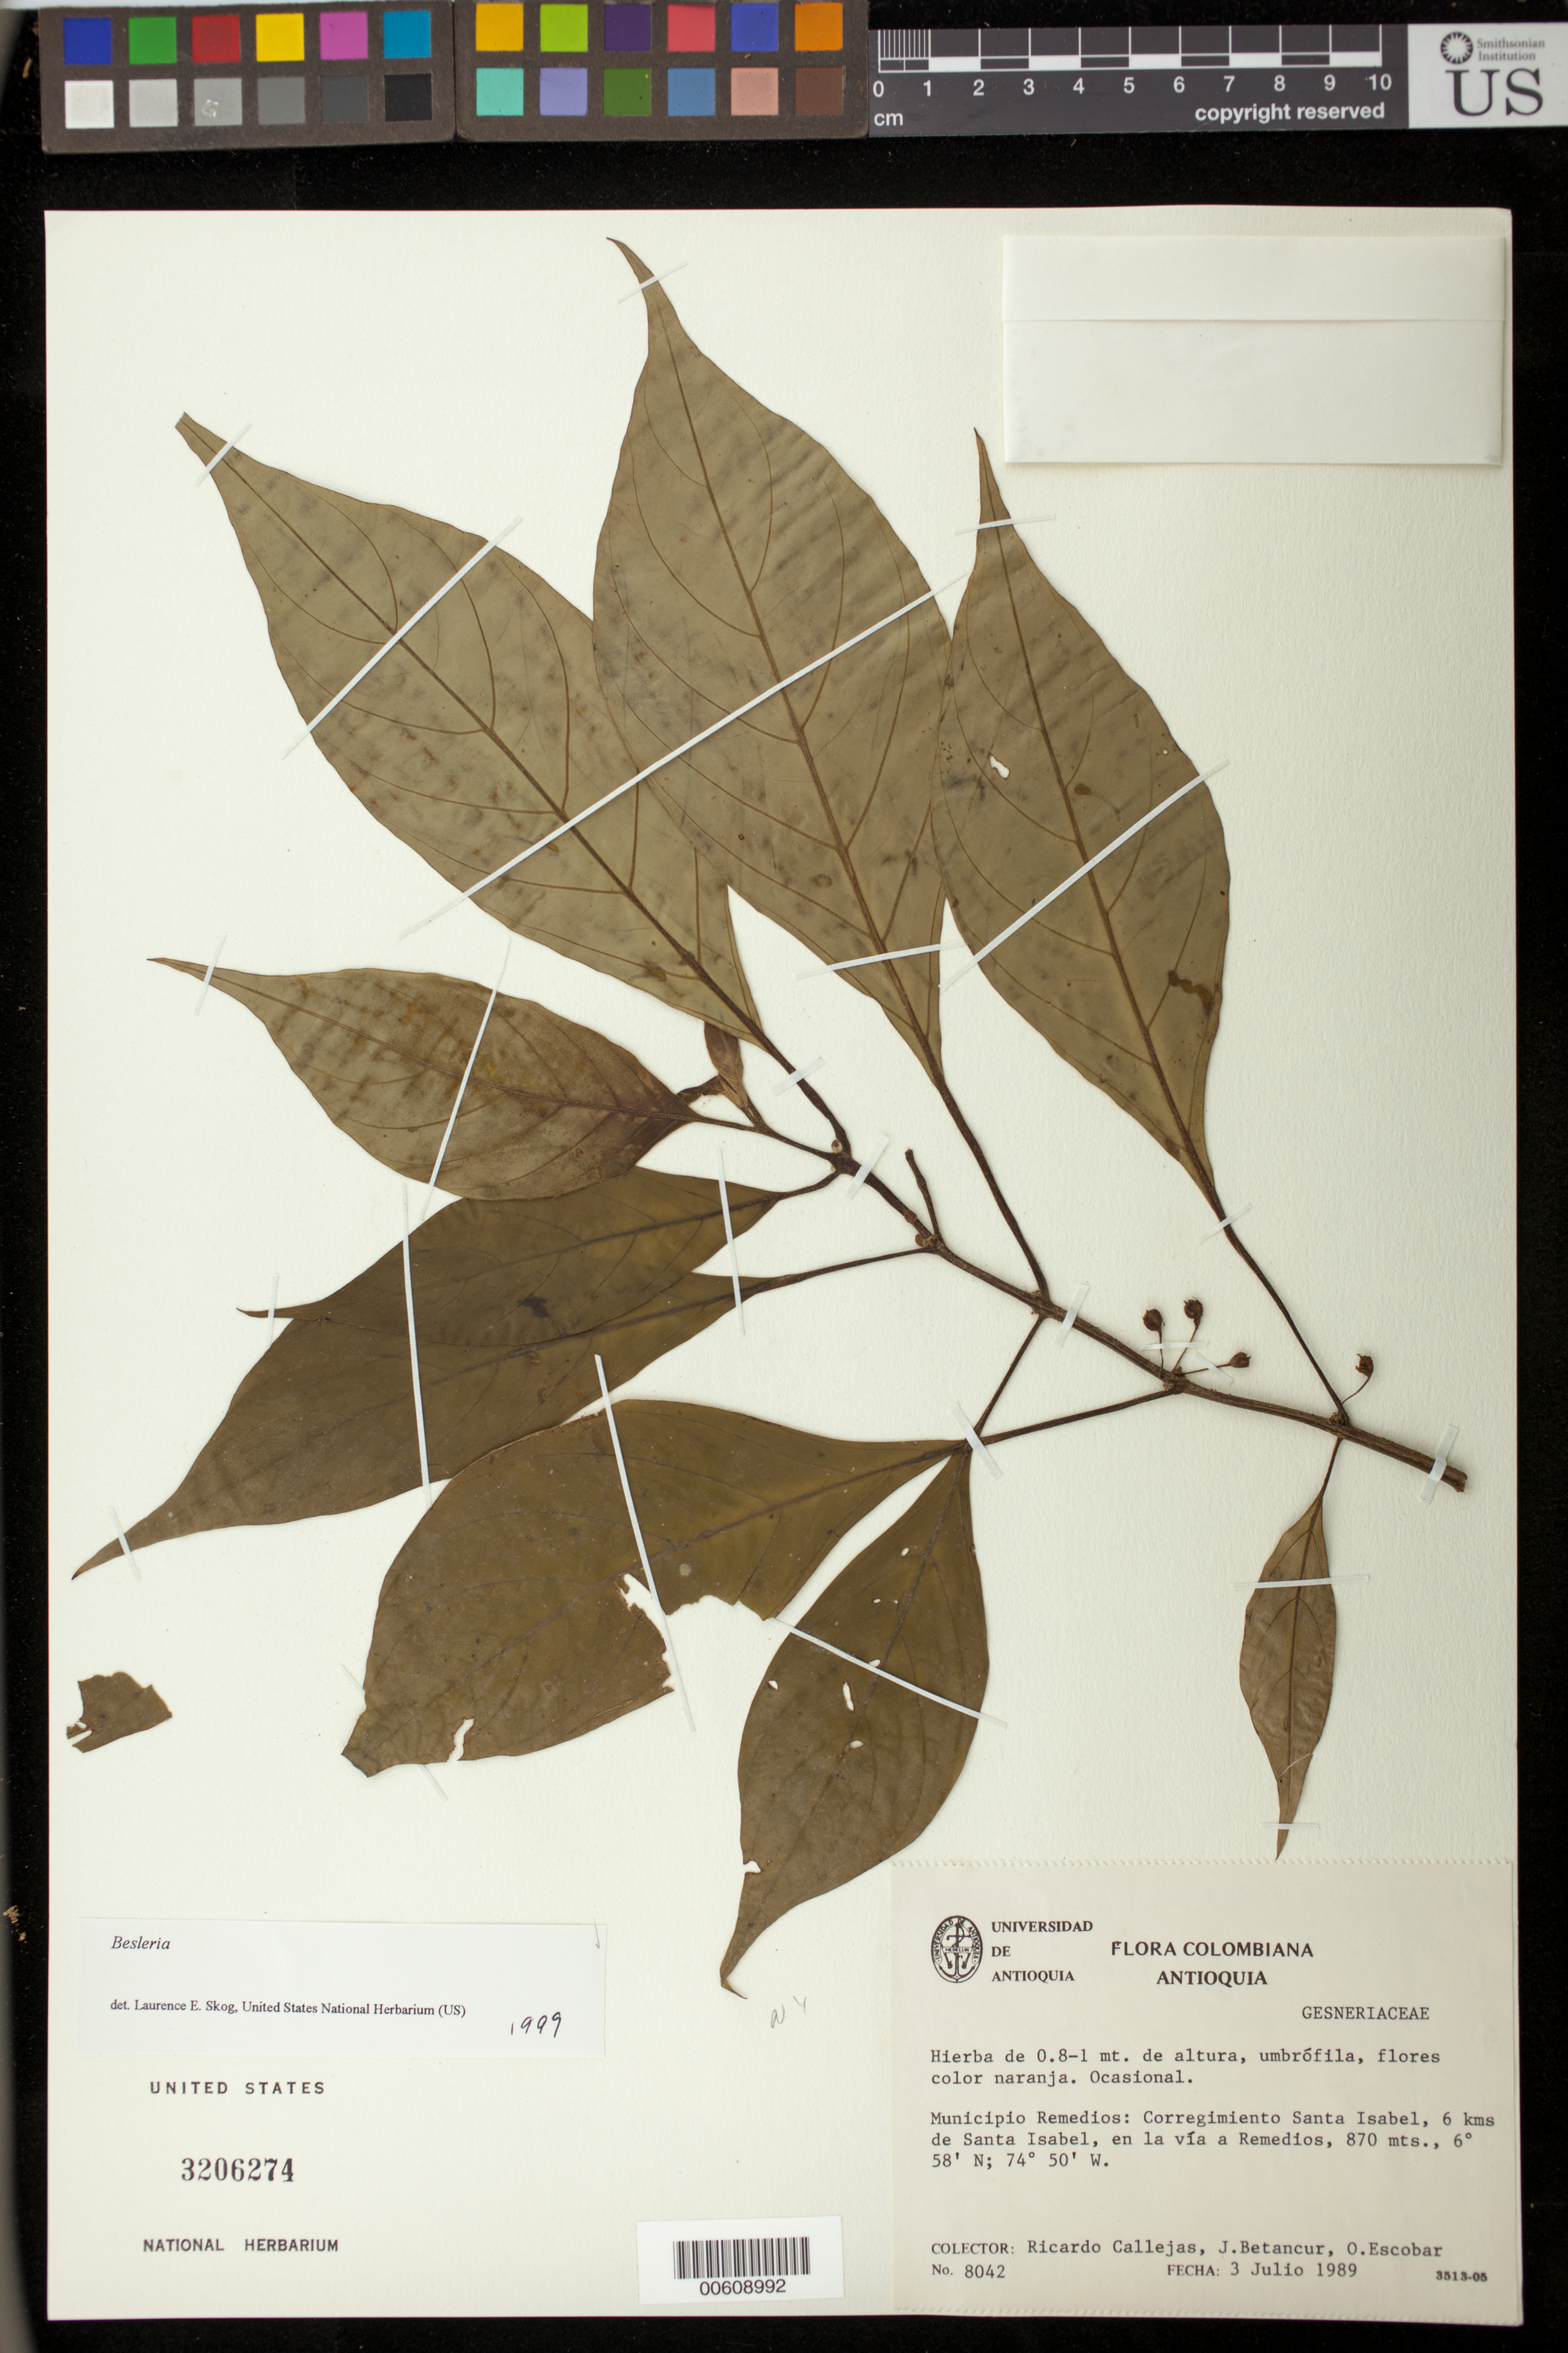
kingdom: Plantae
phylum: Tracheophyta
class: Magnoliopsida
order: Lamiales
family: Gesneriaceae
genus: Besleria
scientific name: Besleria sp.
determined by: Skog, Laurence E.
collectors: R. Callejas, J. C. Betancur & O. D. Escobar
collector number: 8042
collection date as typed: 03 Jul 1989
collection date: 1989-07-03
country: Colombia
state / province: Antioquia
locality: Mpio. Remedios: corregimiento Santa Isabel, 56 km de Santa Isabel, en la vía a Remedios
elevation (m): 870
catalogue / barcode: US 3206274